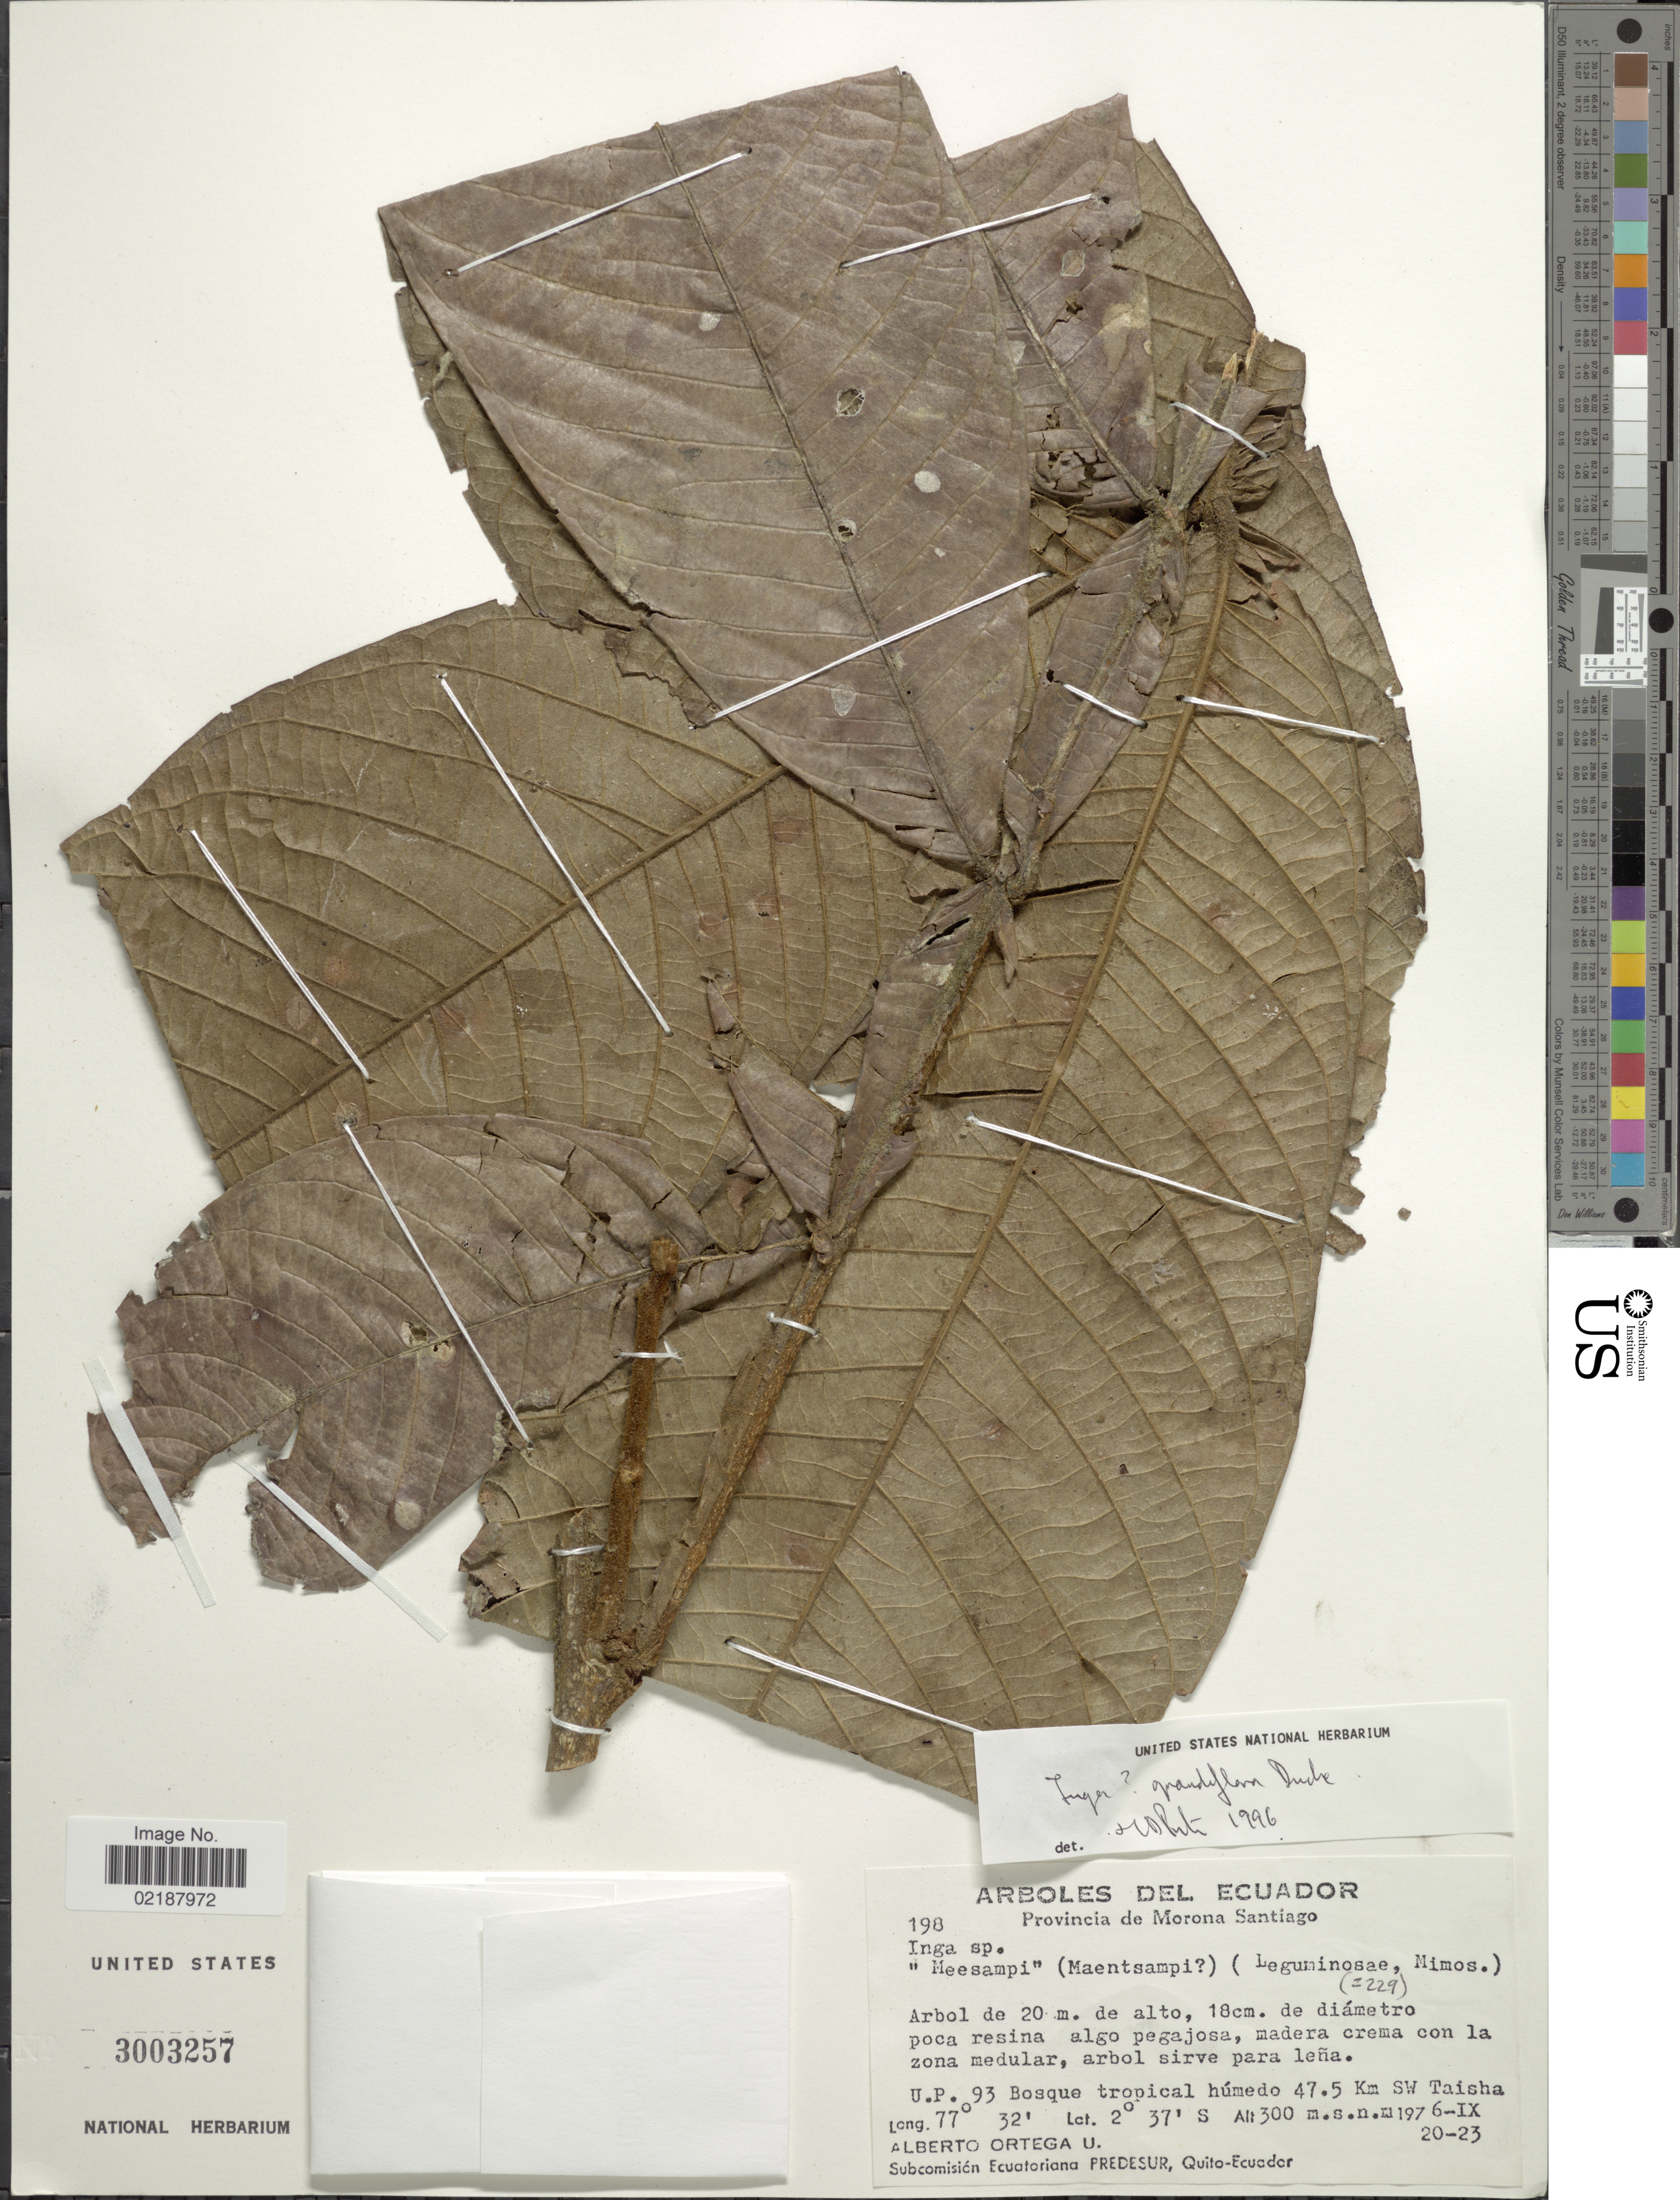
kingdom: Plantae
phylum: Tracheophyta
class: Magnoliopsida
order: Fabales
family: Fabaceae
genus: Inga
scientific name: Inga grandiflora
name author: Ducke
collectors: A. T. Ortega U.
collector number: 198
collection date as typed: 197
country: Ecuador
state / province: Morona-Santiago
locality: U.P. 93 Bosque tropical humedo 47.5 Km SW Taisha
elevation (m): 300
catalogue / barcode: US 3003257